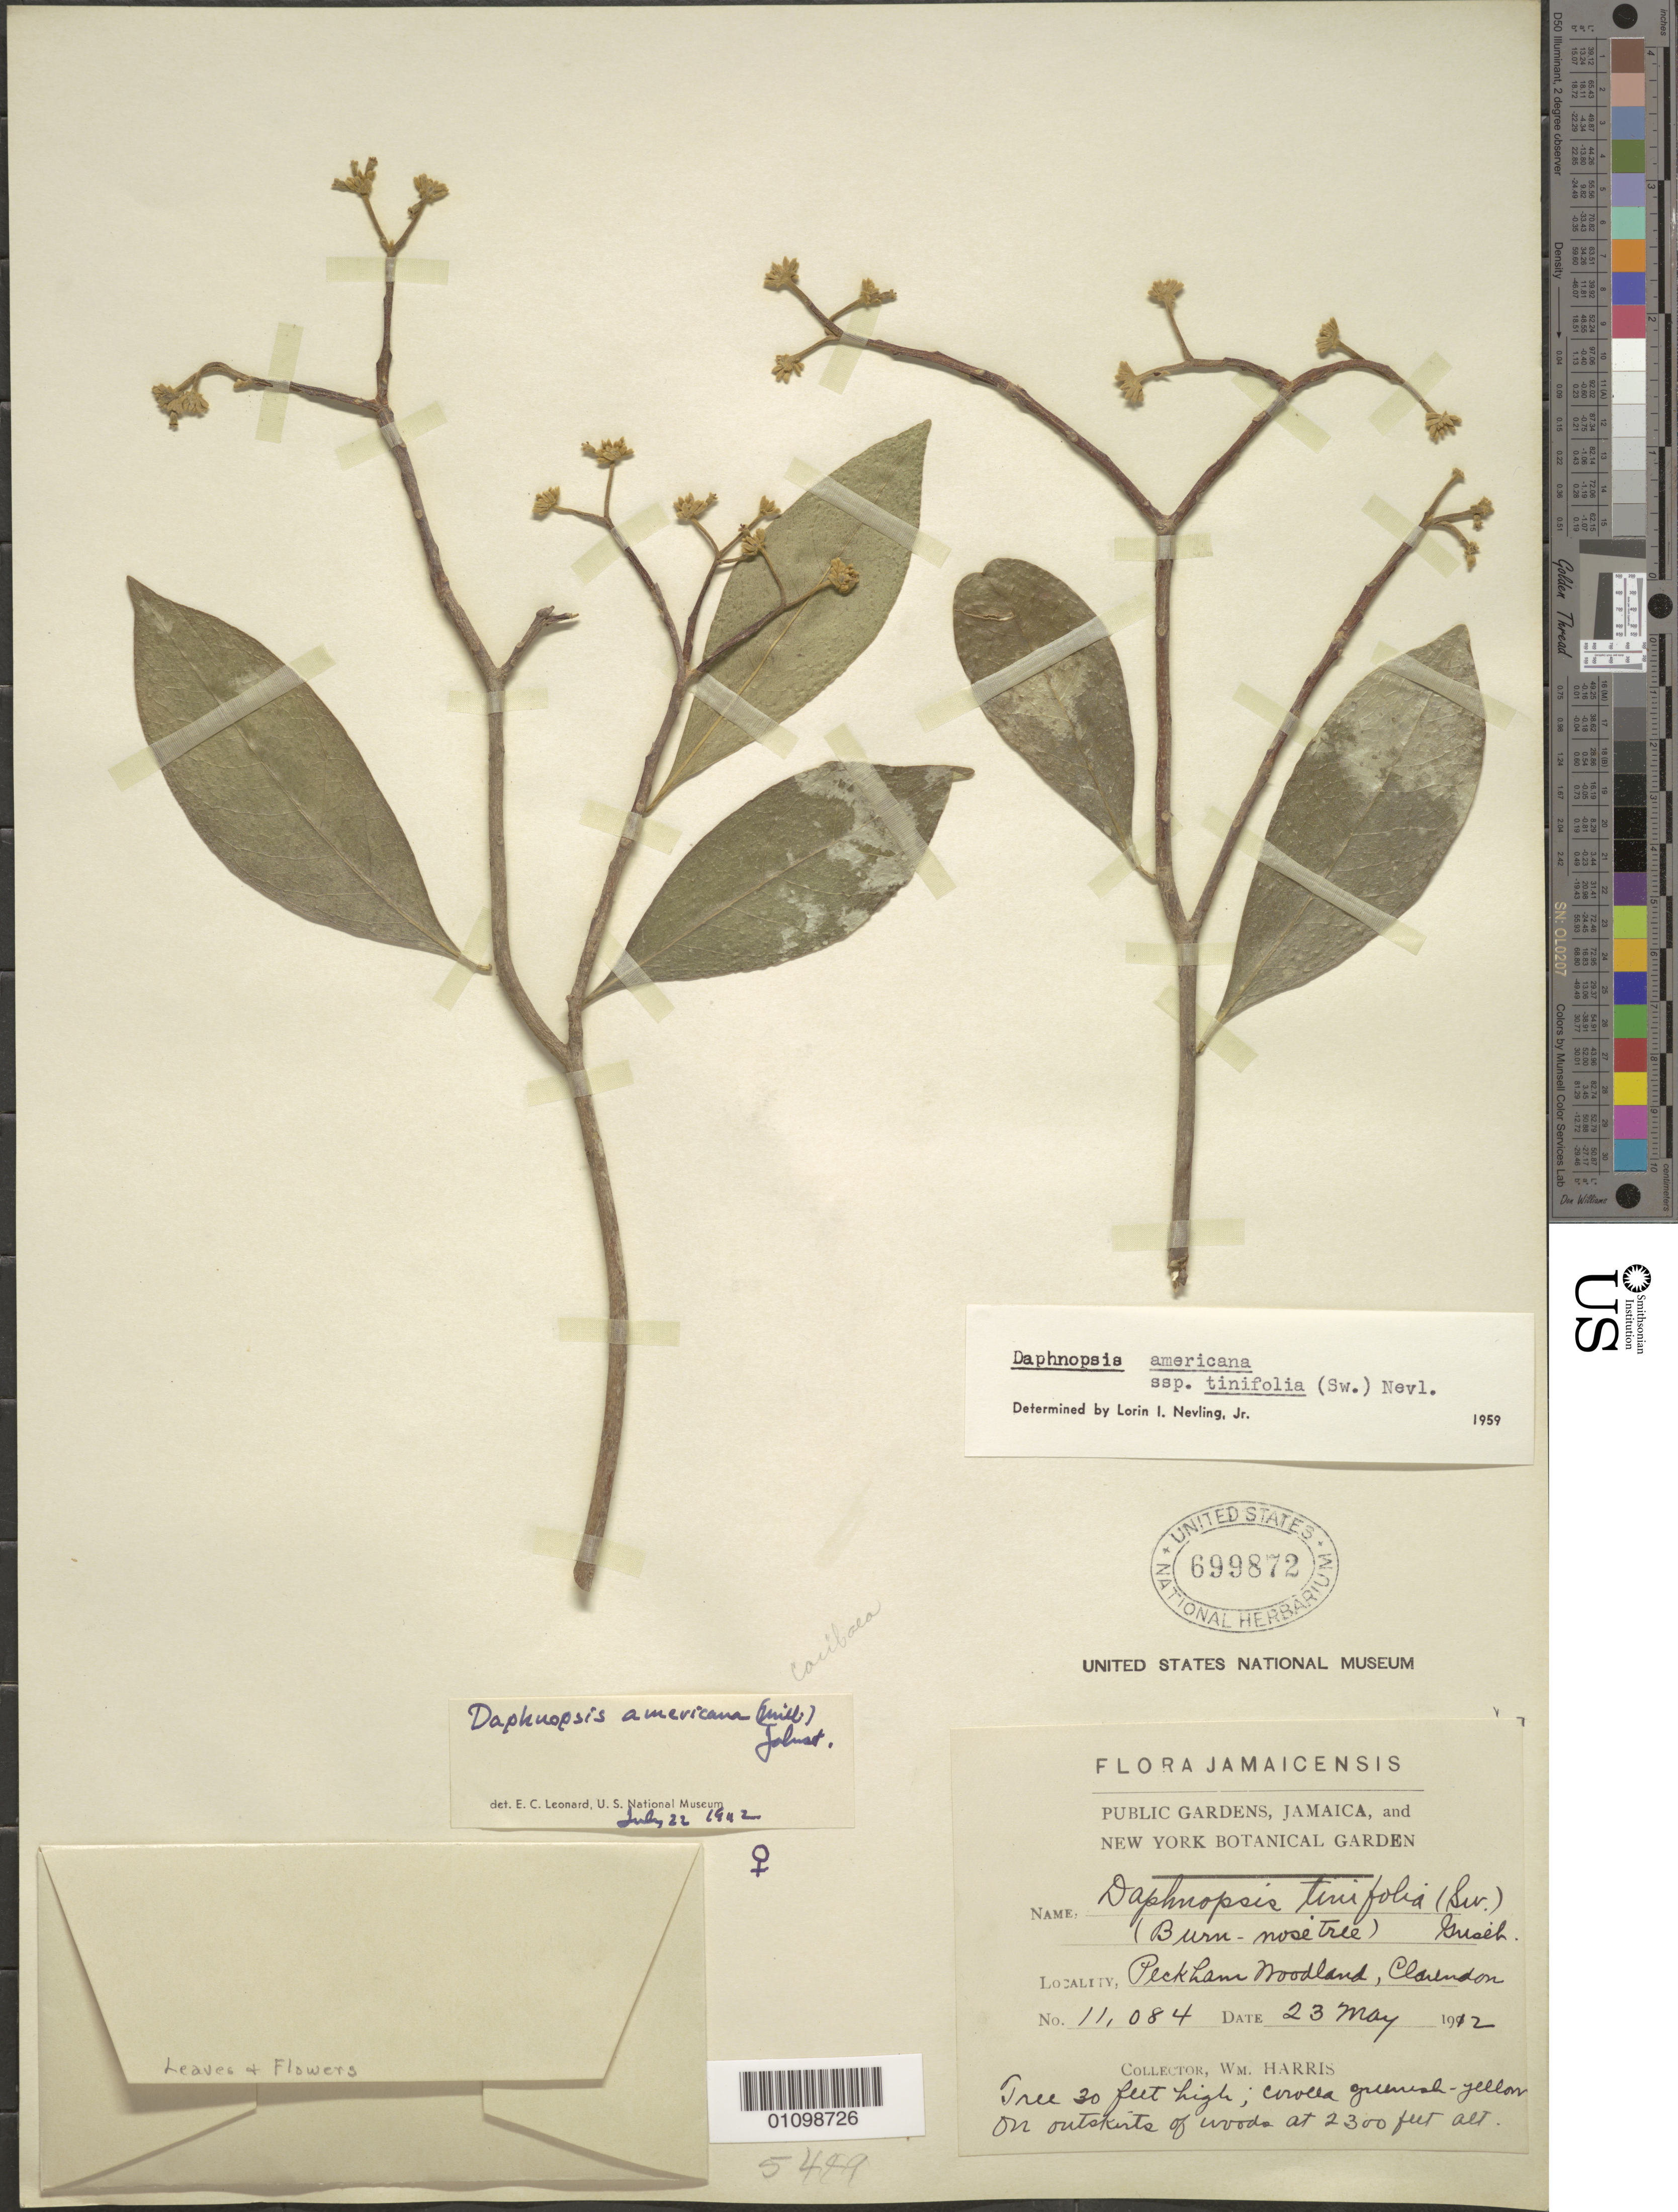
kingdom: Plantae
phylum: Tracheophyta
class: Magnoliopsida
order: Malvales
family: Thymelaeaceae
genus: Daphnopsis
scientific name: Daphnopsis americana subsp. tinifolia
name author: (Sw.) Nevling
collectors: W. Harris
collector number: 11084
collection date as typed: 23 May 1912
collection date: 1912-05-23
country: Jamaica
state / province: Clarendon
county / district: Peckham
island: Jamaica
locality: Peckham Woodland. On outskirts of woods.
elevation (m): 701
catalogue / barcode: US 699872